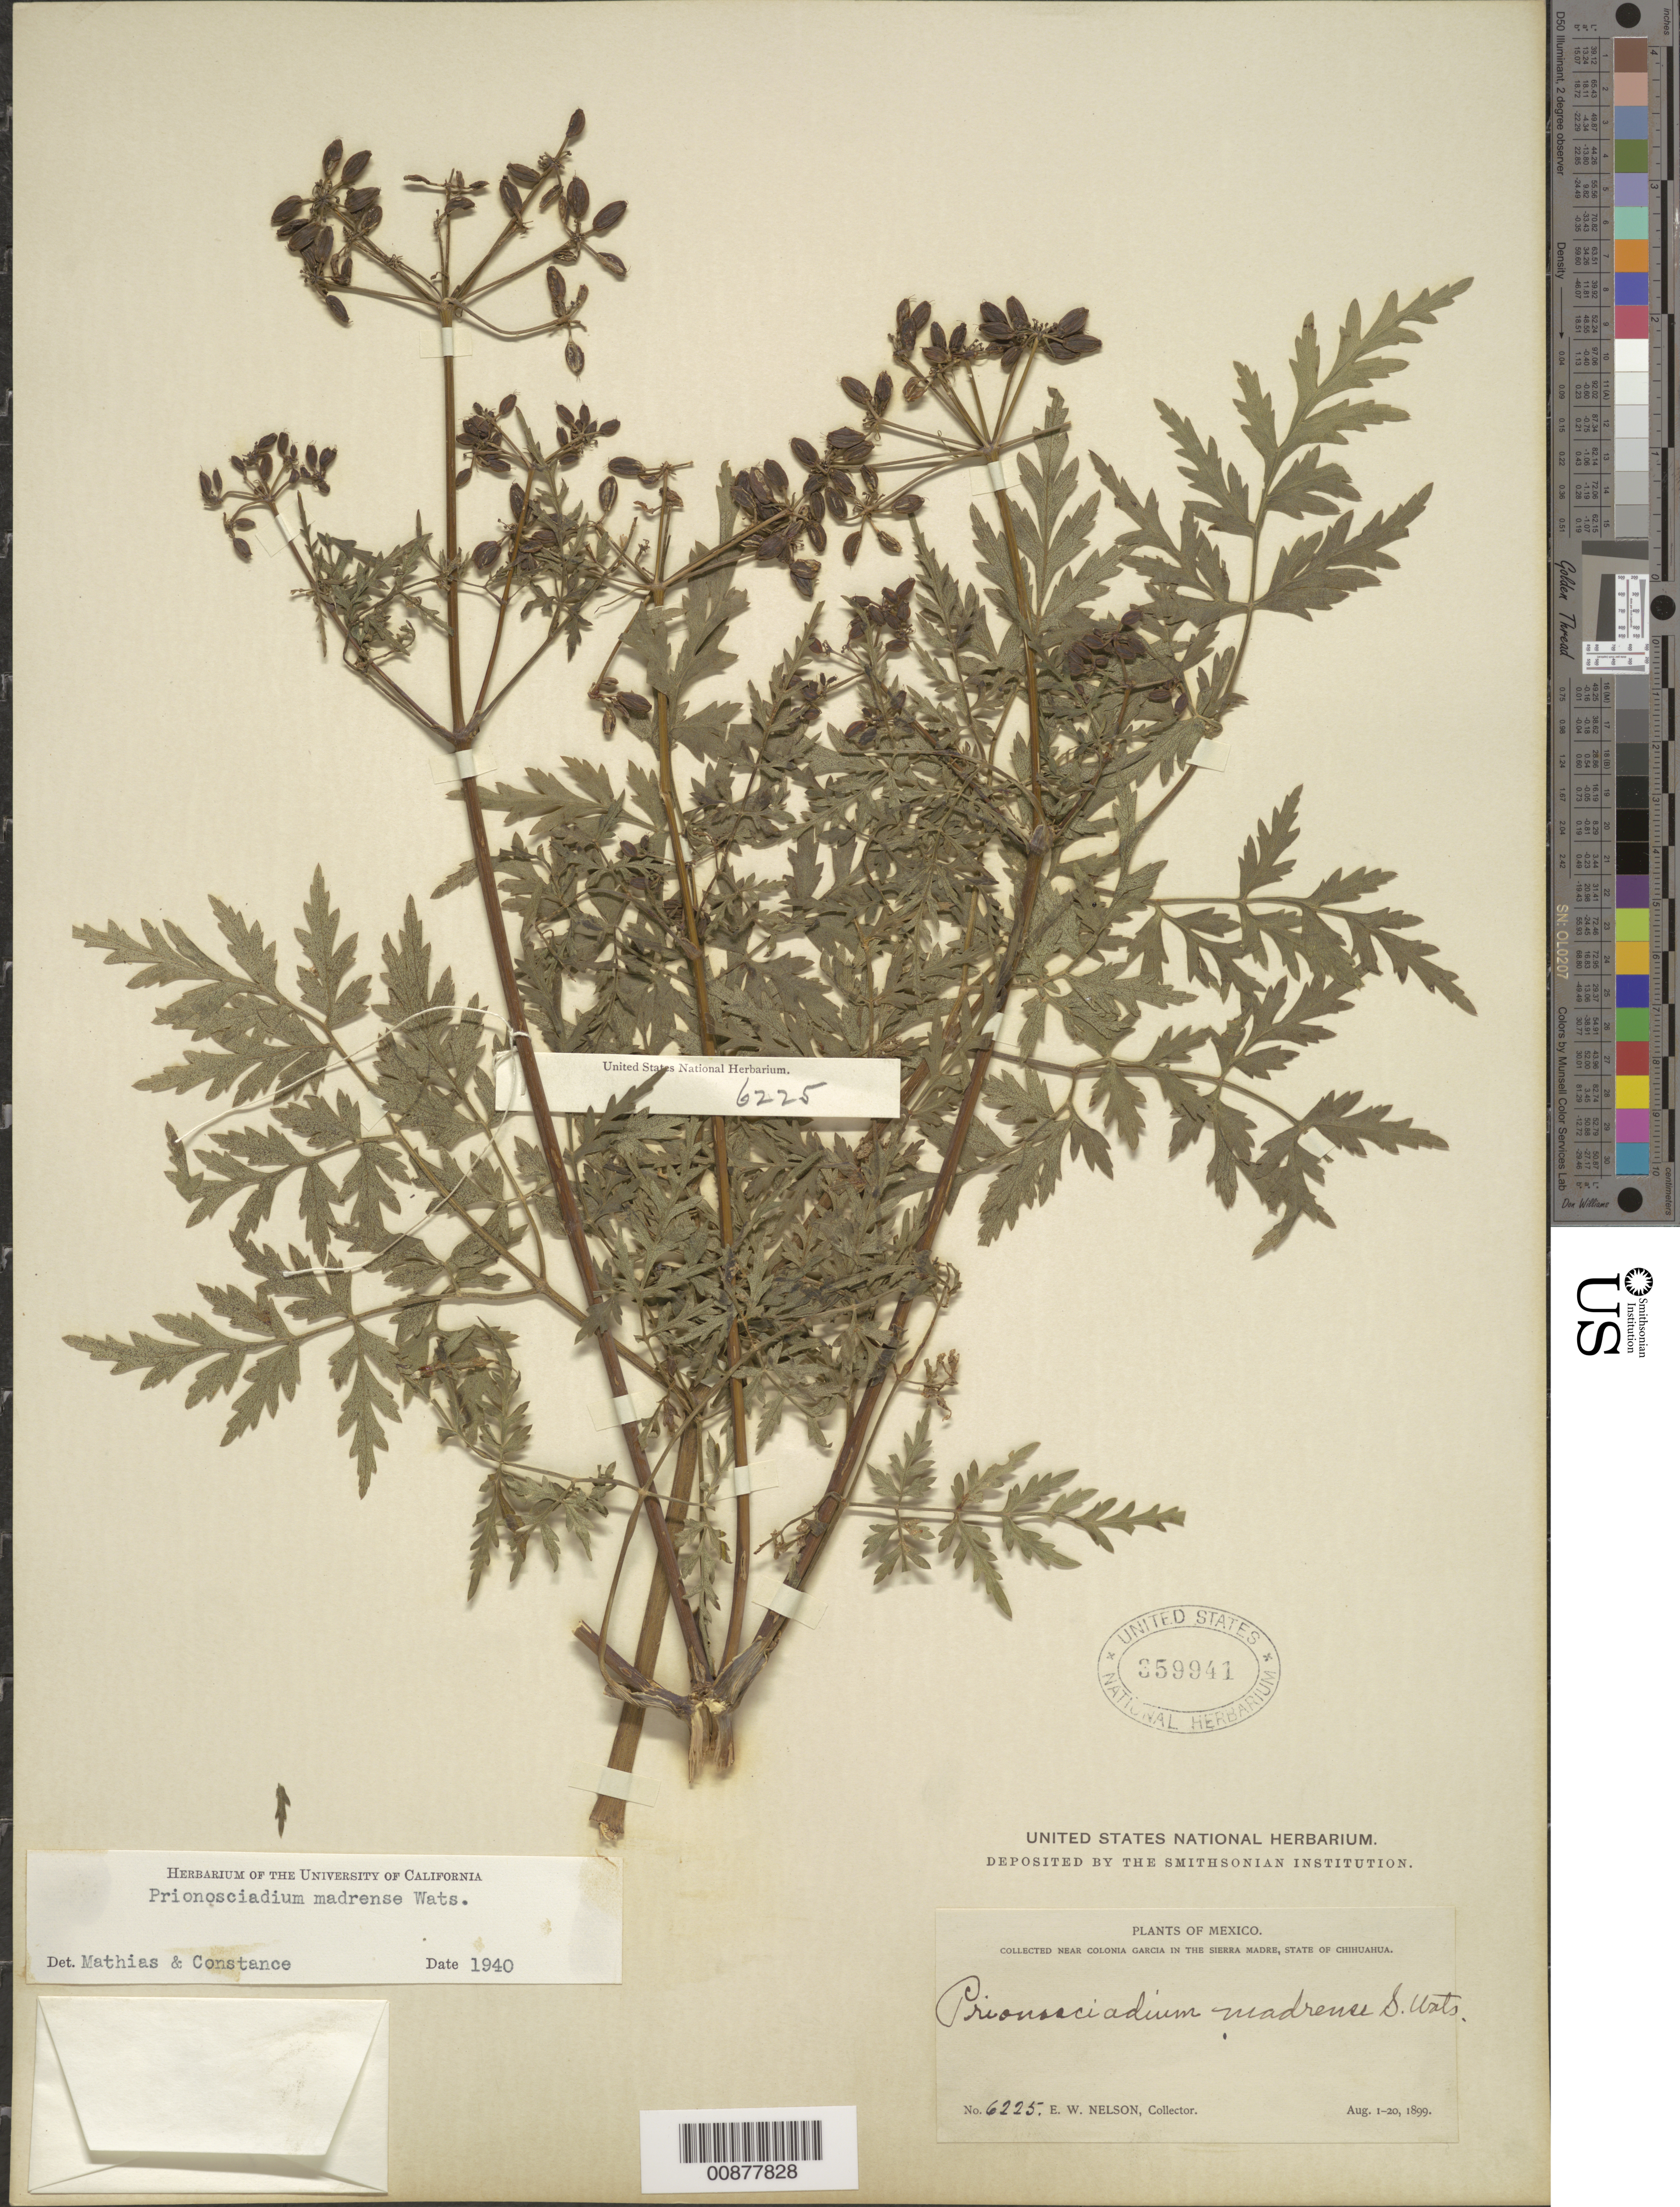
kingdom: Plantae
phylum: Tracheophyta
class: Magnoliopsida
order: Apiales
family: Apiaceae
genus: Prionosciadium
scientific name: Prionosciadium madrense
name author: S. Watson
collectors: E. W. Nelson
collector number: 6225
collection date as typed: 01 Aug 1899 to 20 Aug 1899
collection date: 1899-08-01/1899-08-20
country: Mexico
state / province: Chihuahua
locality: Near Colonia García in the Sierra Madre, Chihuahua.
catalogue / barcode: US 359941